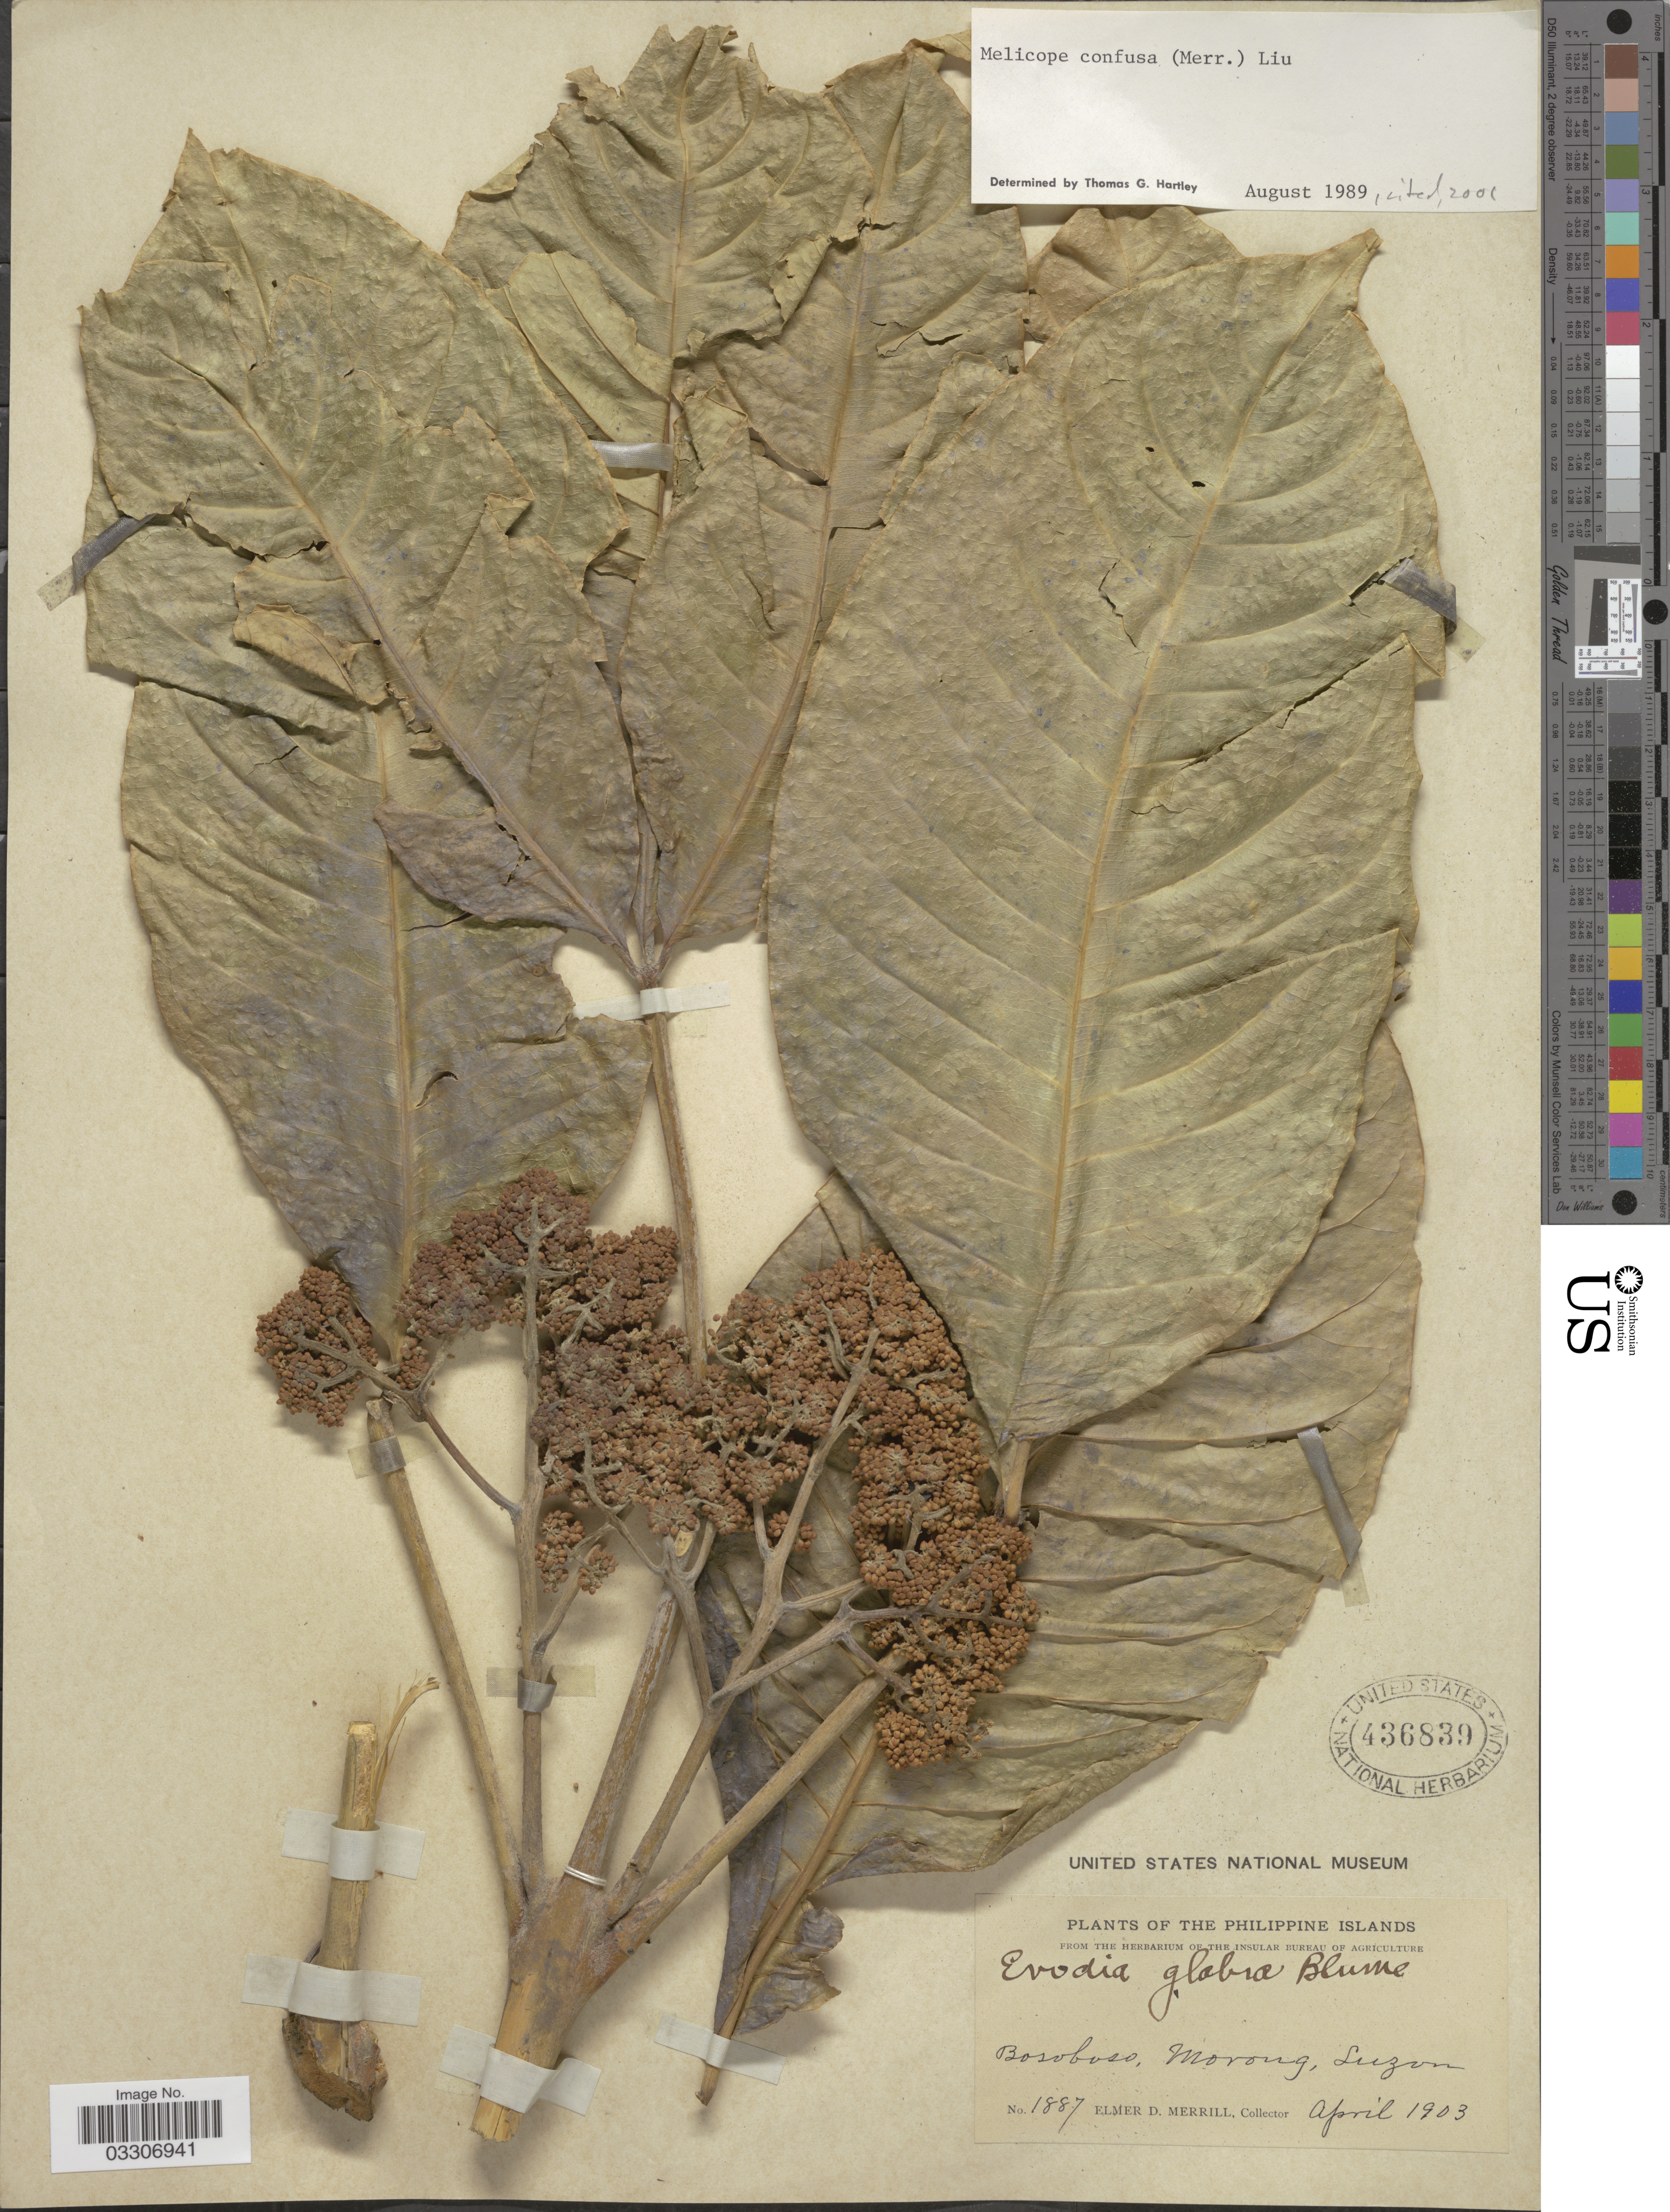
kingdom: Plantae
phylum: Tracheophyta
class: Magnoliopsida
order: Sapindales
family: Rutaceae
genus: Melicope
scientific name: Melicope confusa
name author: (Merr.) P.S. Liu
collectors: E. D. Merrill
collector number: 1887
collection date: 1903-04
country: Philippines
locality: Bosoboso, Morong, Luzon.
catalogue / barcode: US 436839